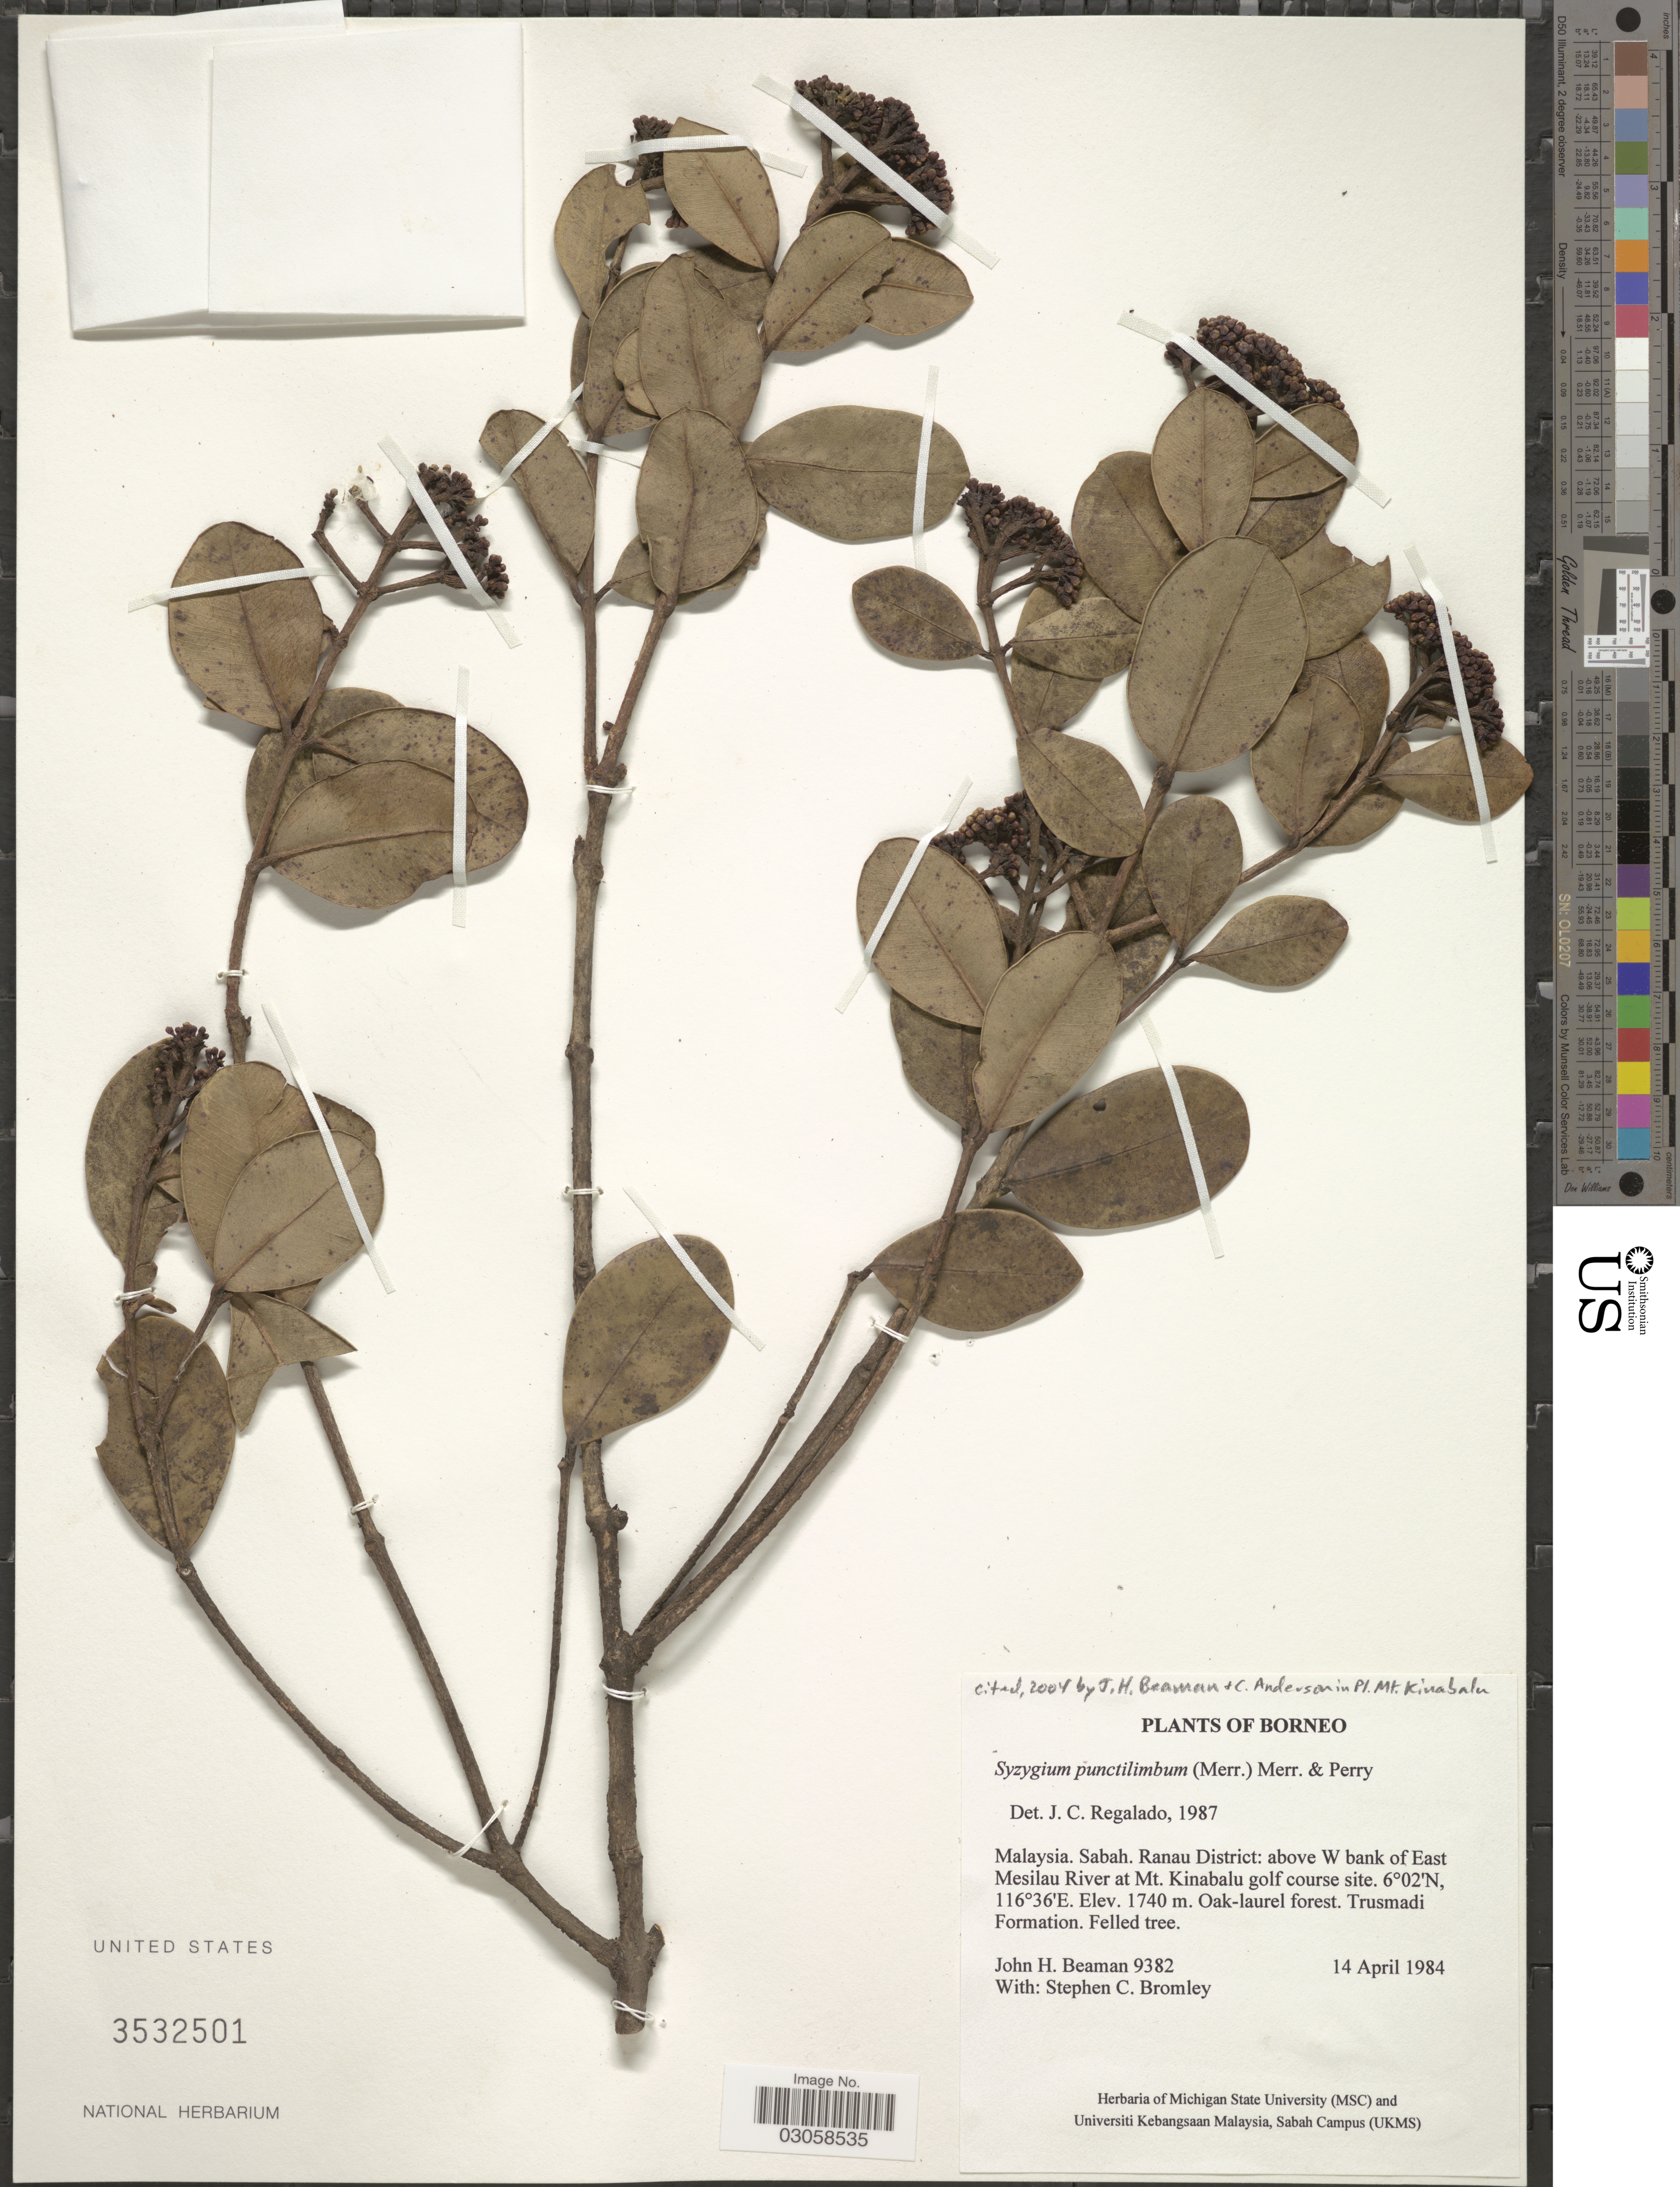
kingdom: Plantae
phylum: Tracheophyta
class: Magnoliopsida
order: Myrtales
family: Myrtaceae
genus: Syzygium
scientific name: Syzygium punctilimbum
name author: (Merr.) Merr. & L.M. Perry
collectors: J. H. Beaman & S. Bromley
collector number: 9382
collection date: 1984-04-14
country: Malaysia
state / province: Sabah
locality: Borneo. Ranau District: above W bank of East Mesilau River at Mt. Kinabalu golf course site.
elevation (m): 1740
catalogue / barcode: US 3532501